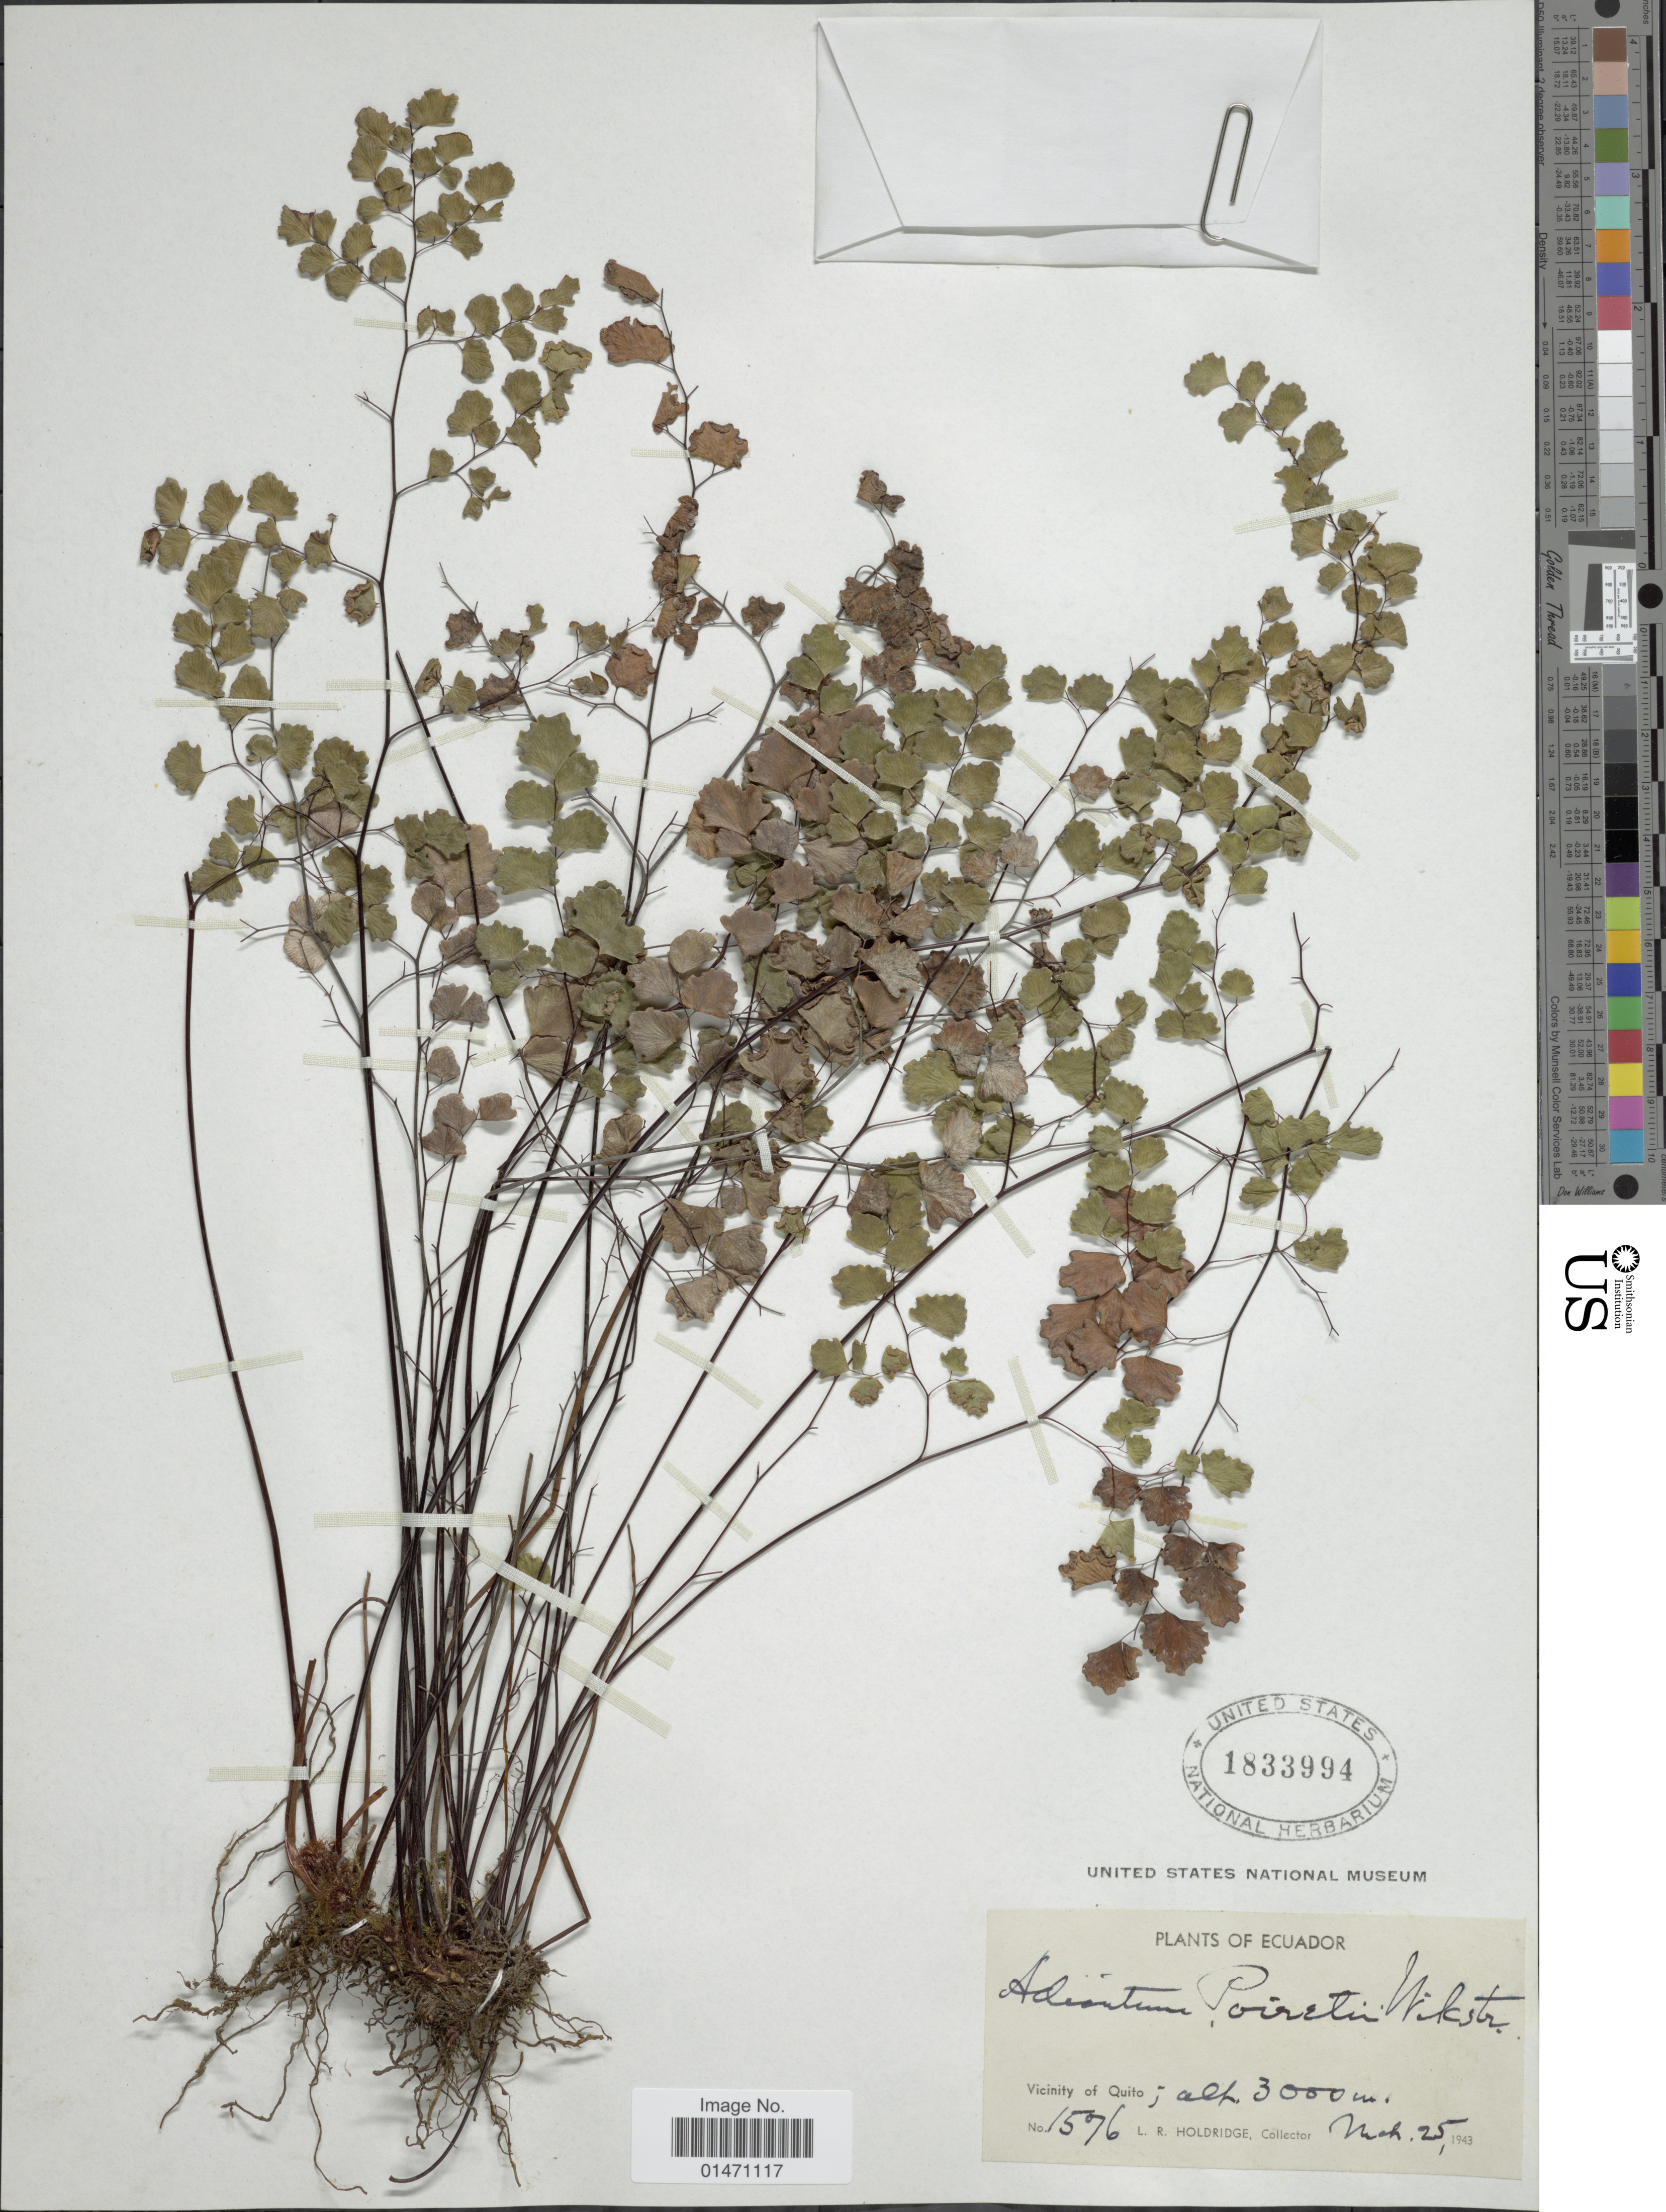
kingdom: Plantae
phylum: Tracheophyta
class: Polypodiopsida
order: Polypodiales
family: Pteridaceae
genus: Adiantum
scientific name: Adiantum poiretii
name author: Wikstr.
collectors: L. Holdridge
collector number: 1576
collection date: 1943-03-25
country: Ecuador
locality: Plants of Ecuador, Vicinity of Quito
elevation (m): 3000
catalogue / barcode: US 1833994